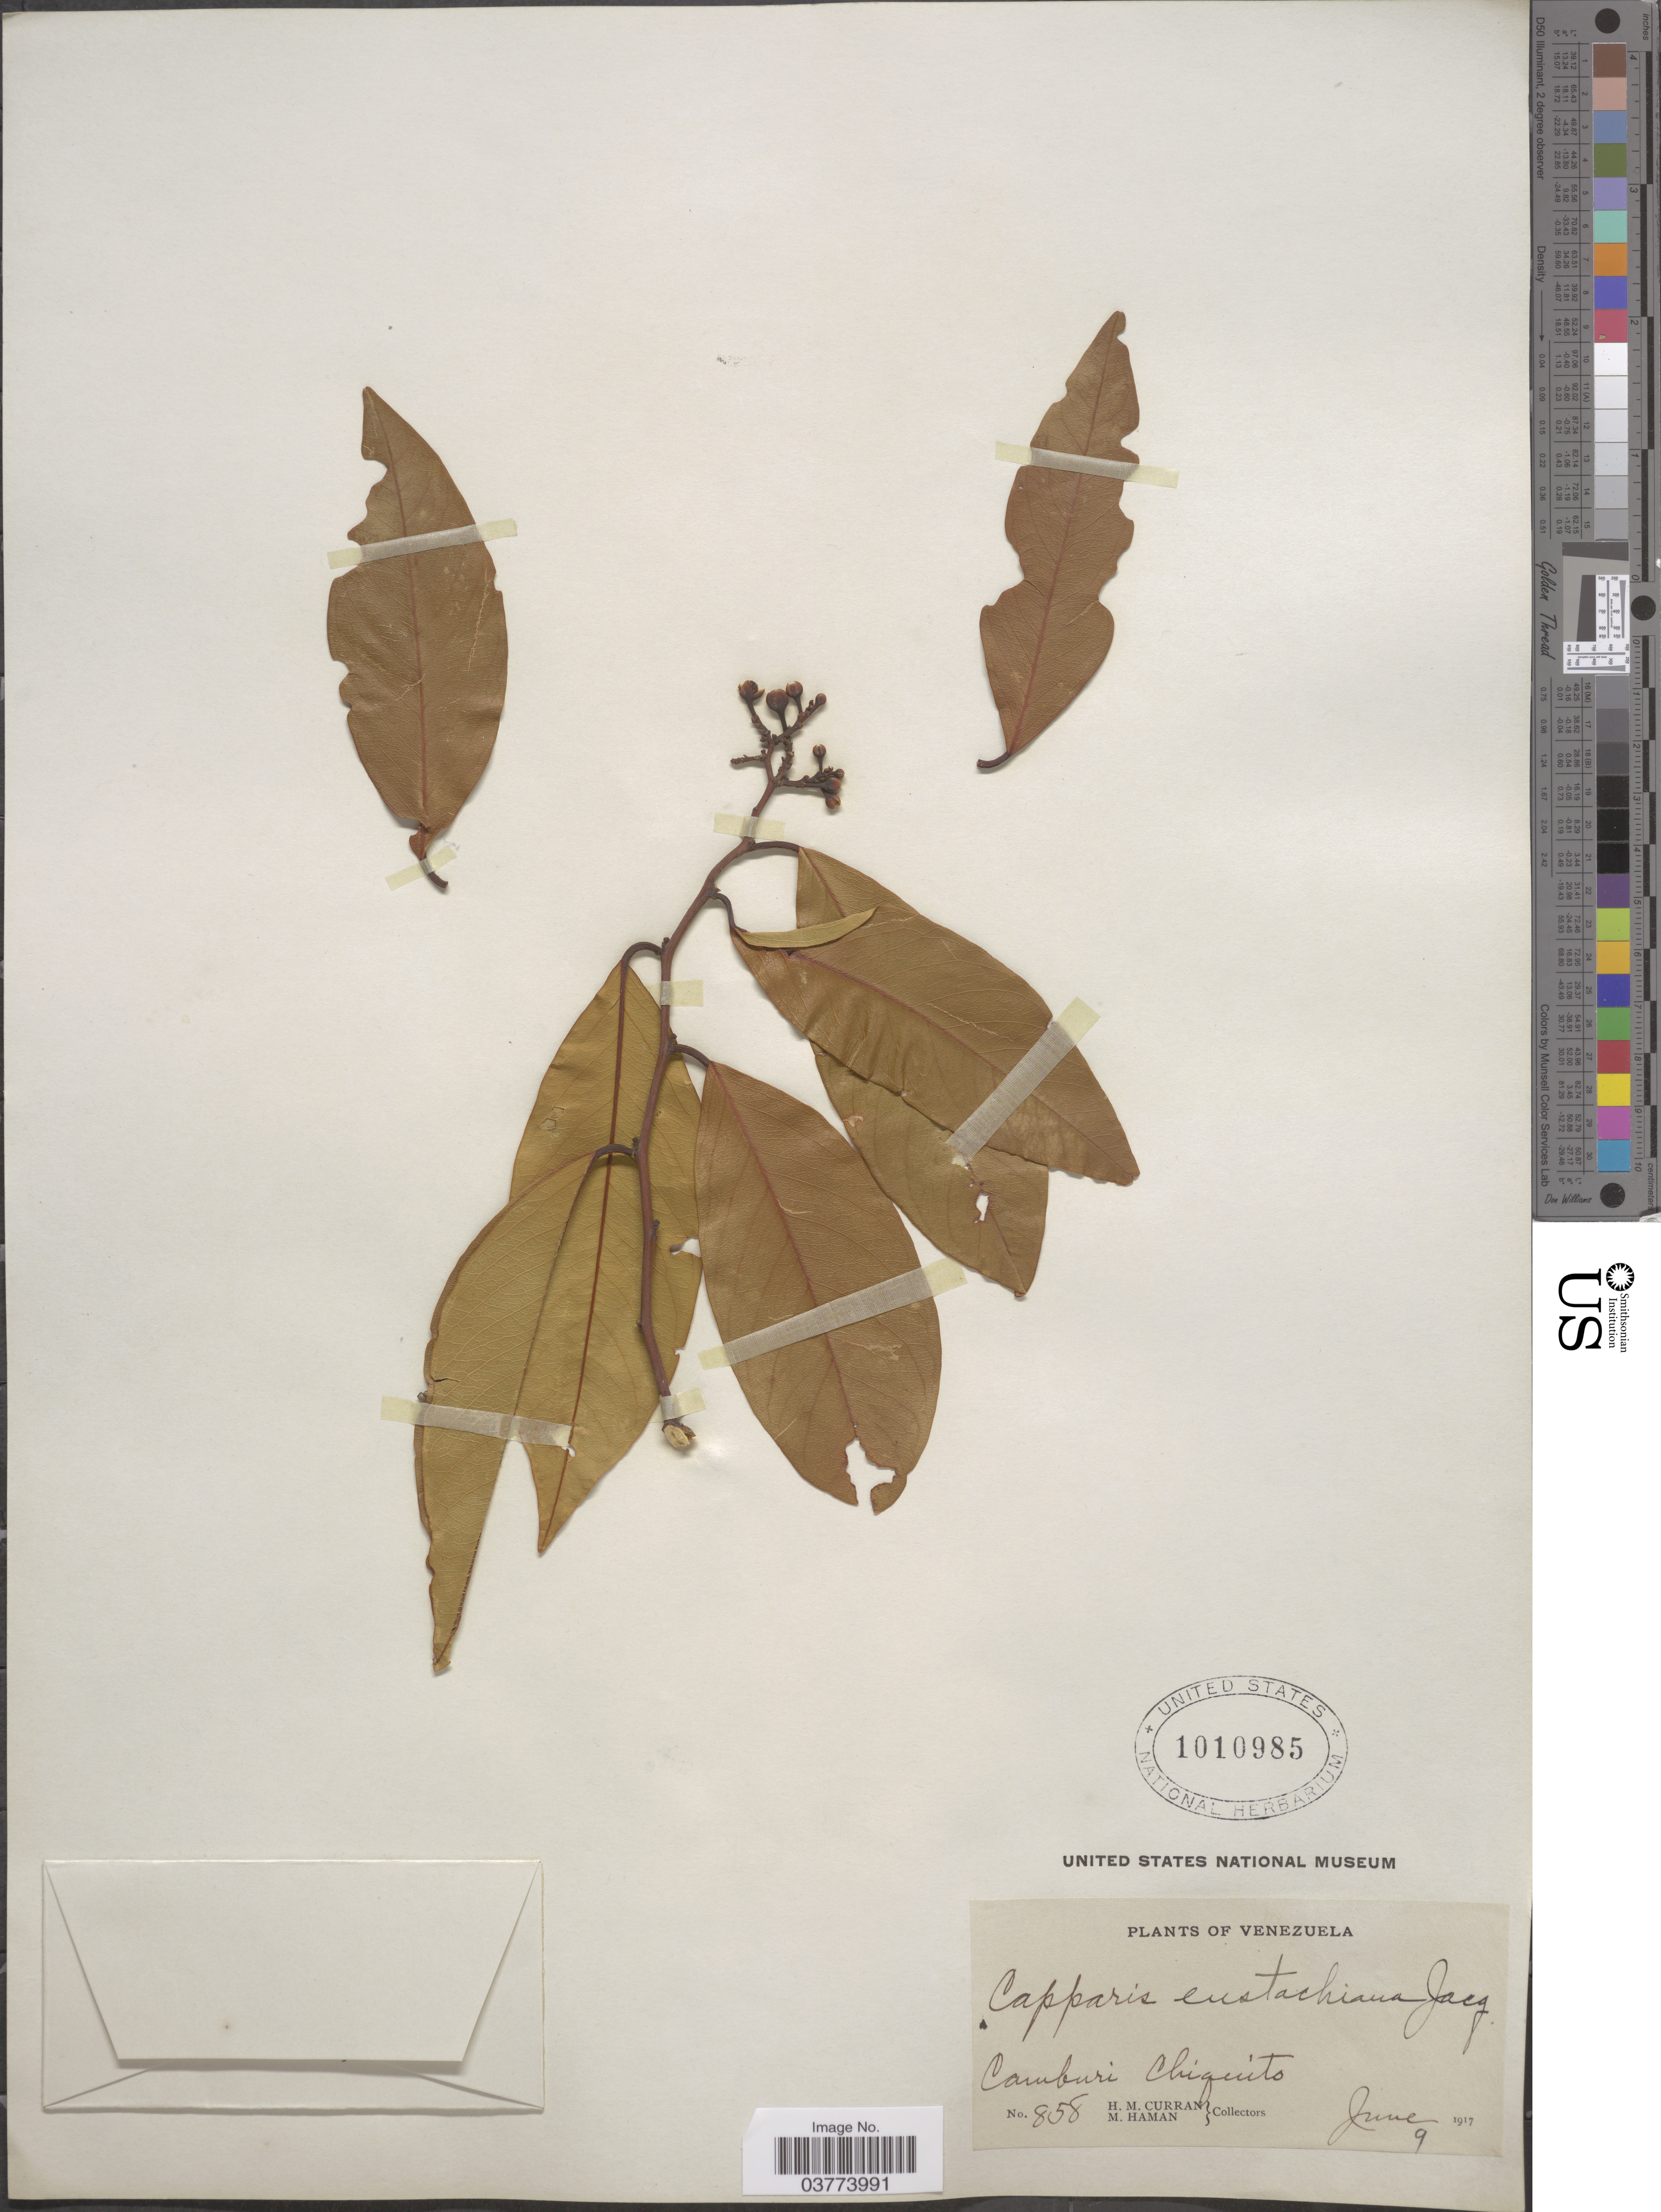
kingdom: Plantae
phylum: Tracheophyta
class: Magnoliopsida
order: Brassicales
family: Capparaceae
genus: Cynophalla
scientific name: Cynophalla polyantha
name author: (Triana & Planch.) Cornejo & Iltis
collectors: H. M. Curran & M. Haman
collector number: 858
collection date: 1917-06-09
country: Venezuela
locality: Camburi Chiquito.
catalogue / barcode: US 1010985